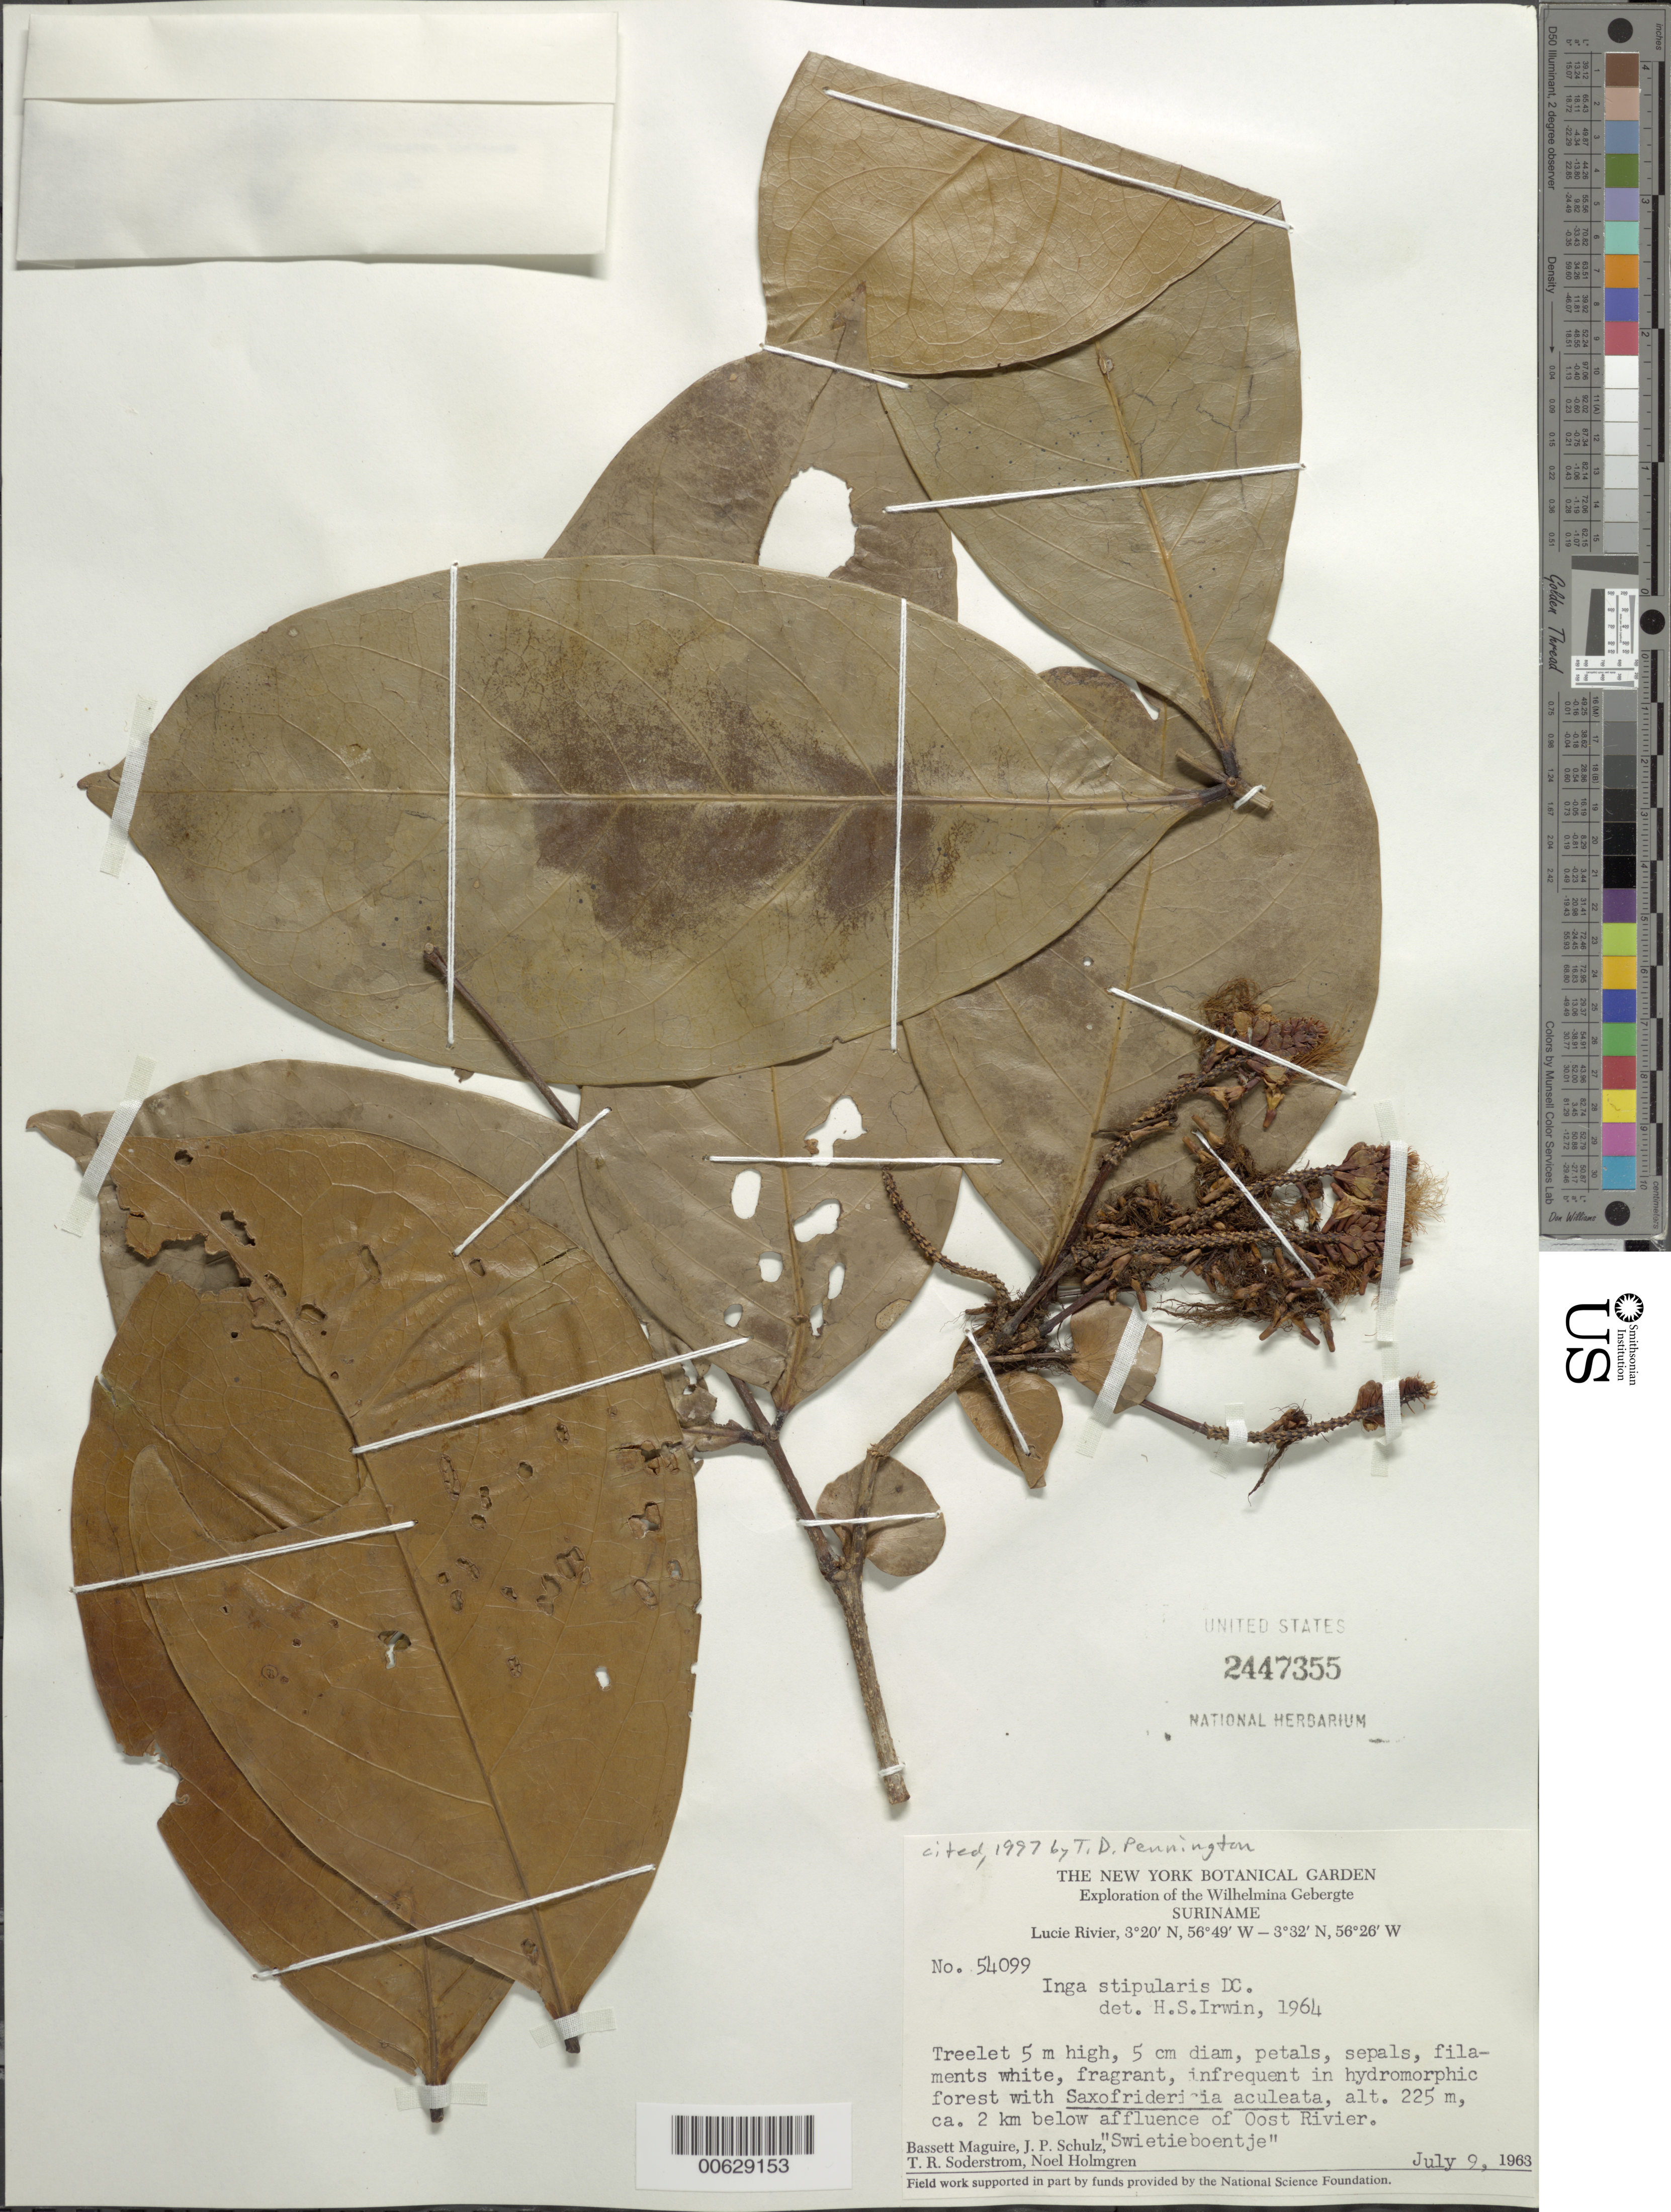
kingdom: Plantae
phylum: Tracheophyta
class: Magnoliopsida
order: Fabales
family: Fabaceae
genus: Inga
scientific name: Inga stipularis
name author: DC.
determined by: Pennington, T. D., (K)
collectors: B. Maguire, J. P. Schulz, T. R. Soderstrom & N. H. Holmgren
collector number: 54099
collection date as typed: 9-Jul-63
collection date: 1963-07-09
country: Suriname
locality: Lucie R., 2 km below confluence with Oost R., Wilhelmina Gebergte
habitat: Hydromorphic forest with Saxofrideriecia aculeata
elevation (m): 225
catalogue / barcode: US 2447355